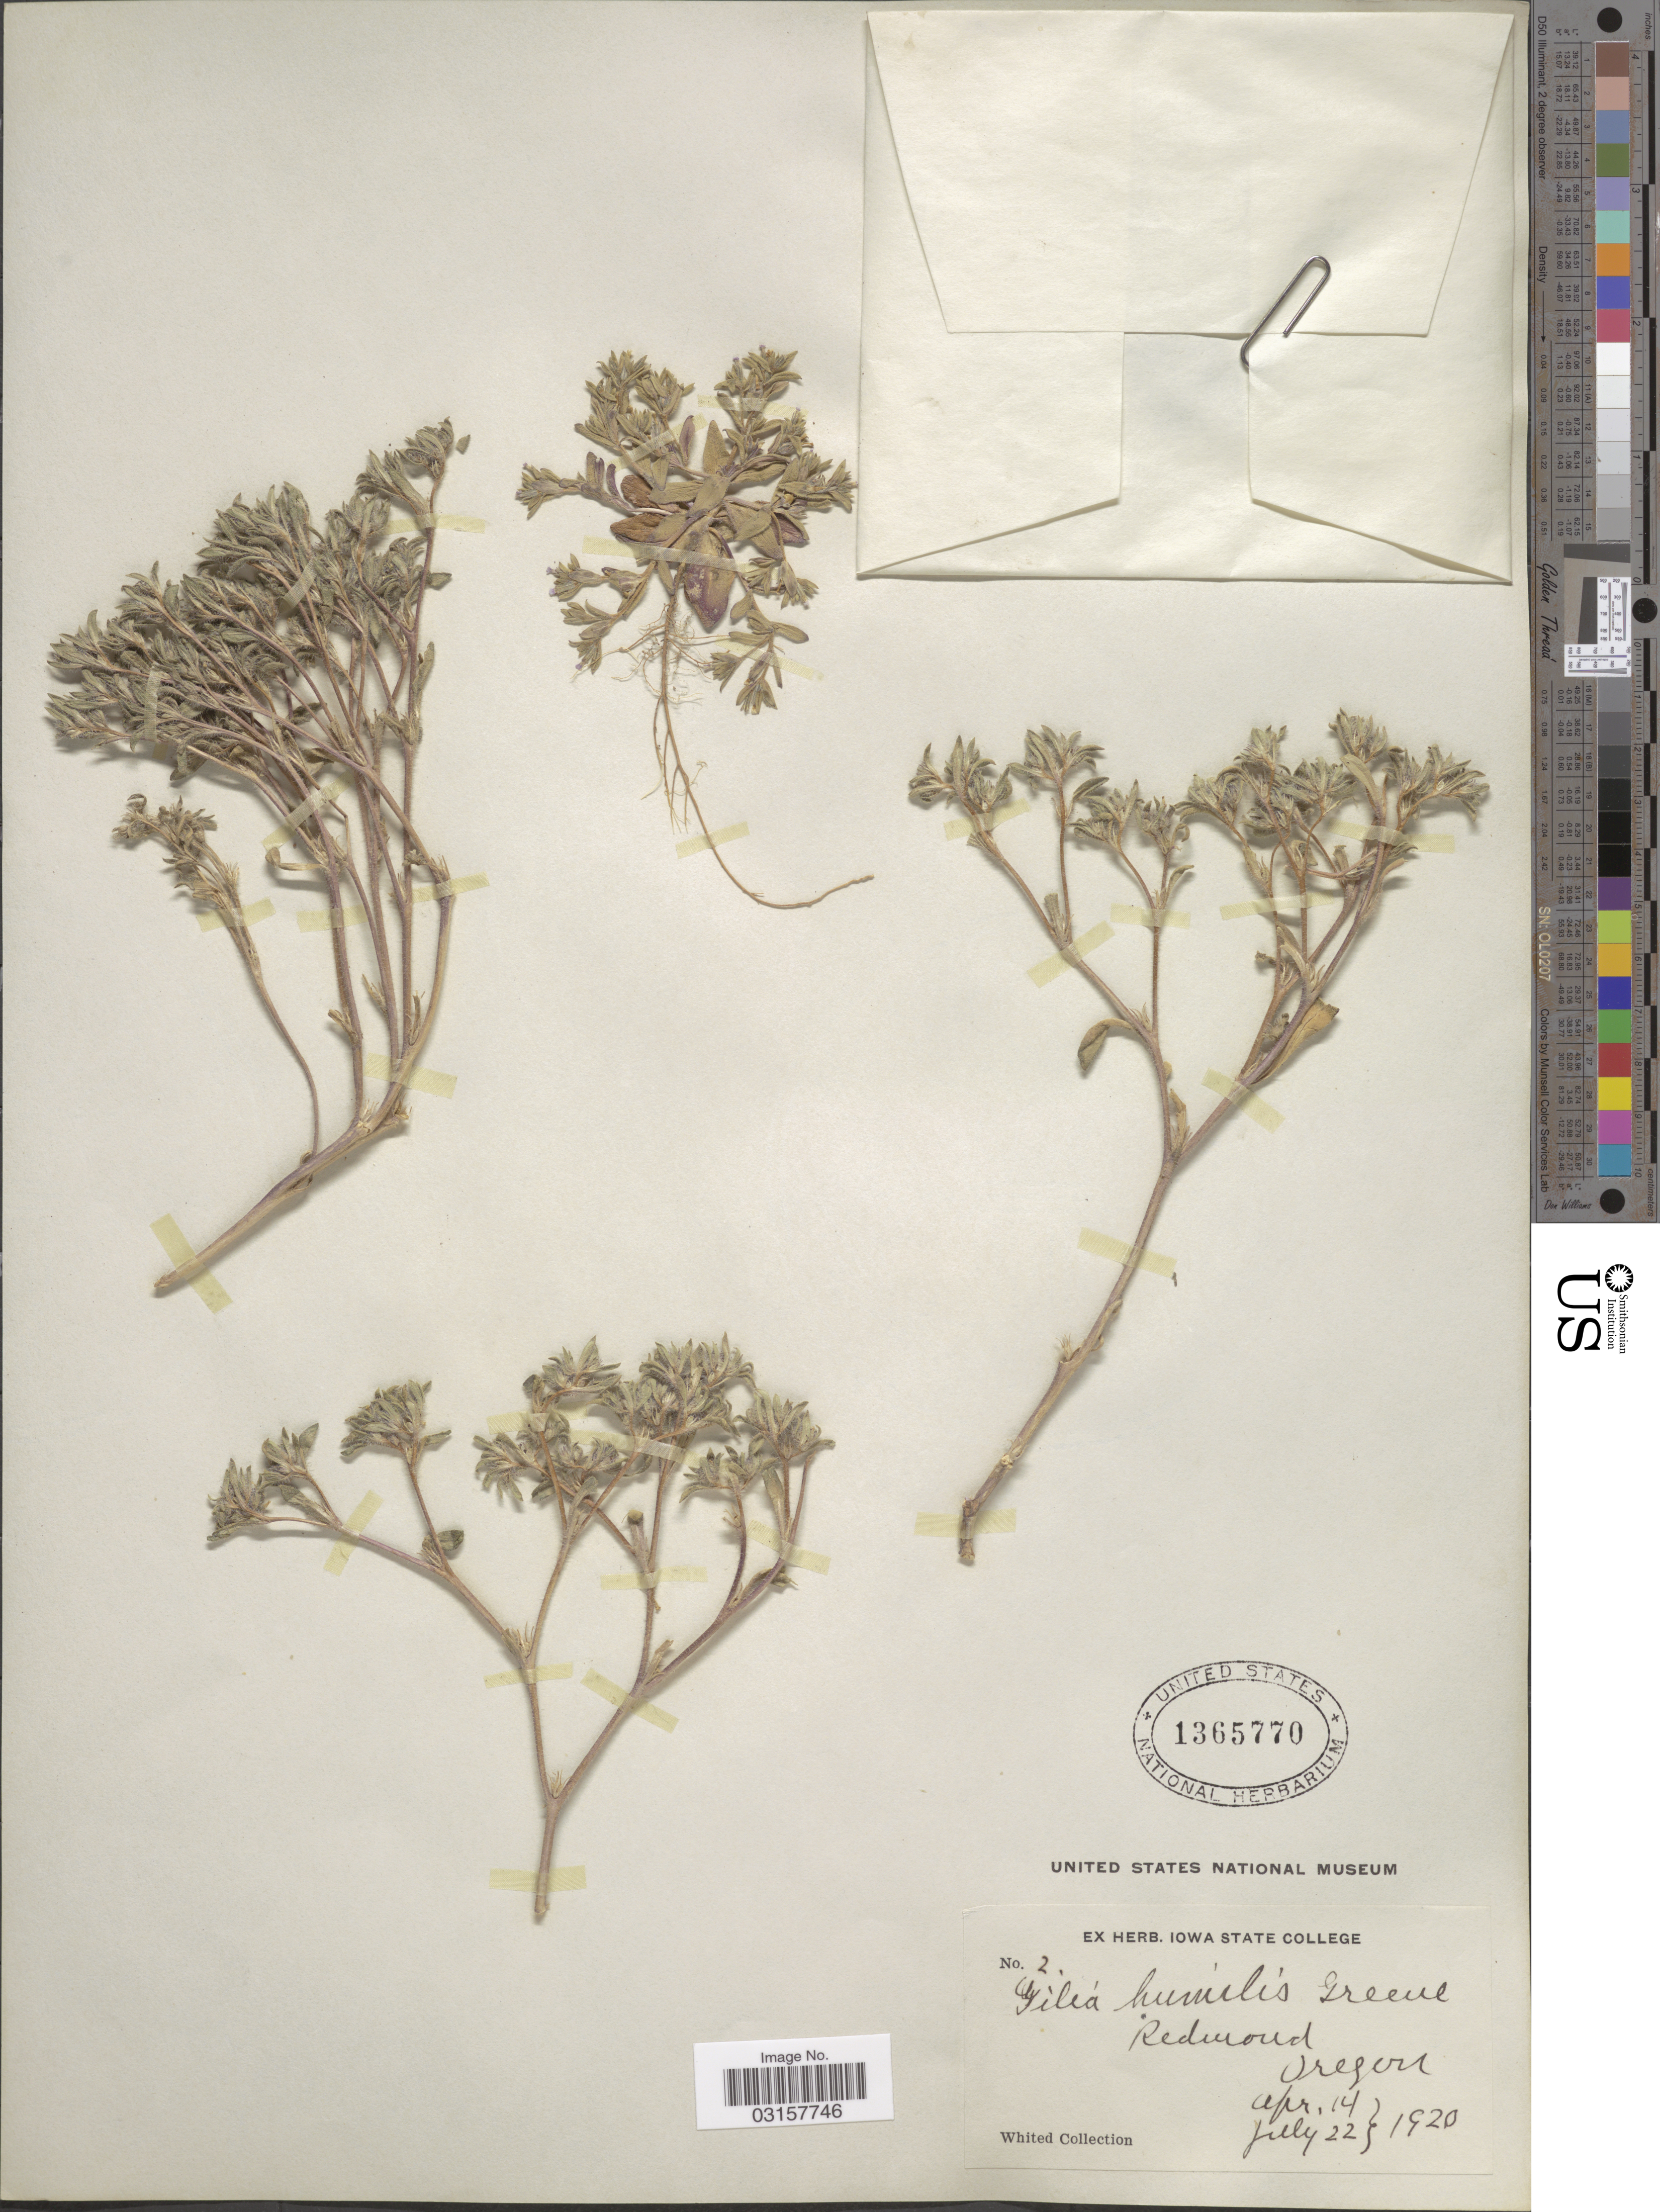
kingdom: Plantae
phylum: Tracheophyta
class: Magnoliopsida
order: Ericales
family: Polemoniaceae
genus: Microsteris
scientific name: Microsteris gracilis var. humilior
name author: (Hook.) Cronquist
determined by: (US) Smithsonian Institution - National Museum of Natural History - Department of Botany (UNITED STATES)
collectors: K. Whited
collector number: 2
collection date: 1920-04-14/1920-07-22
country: United States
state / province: Oregon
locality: Redmond.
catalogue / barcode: US 1365770